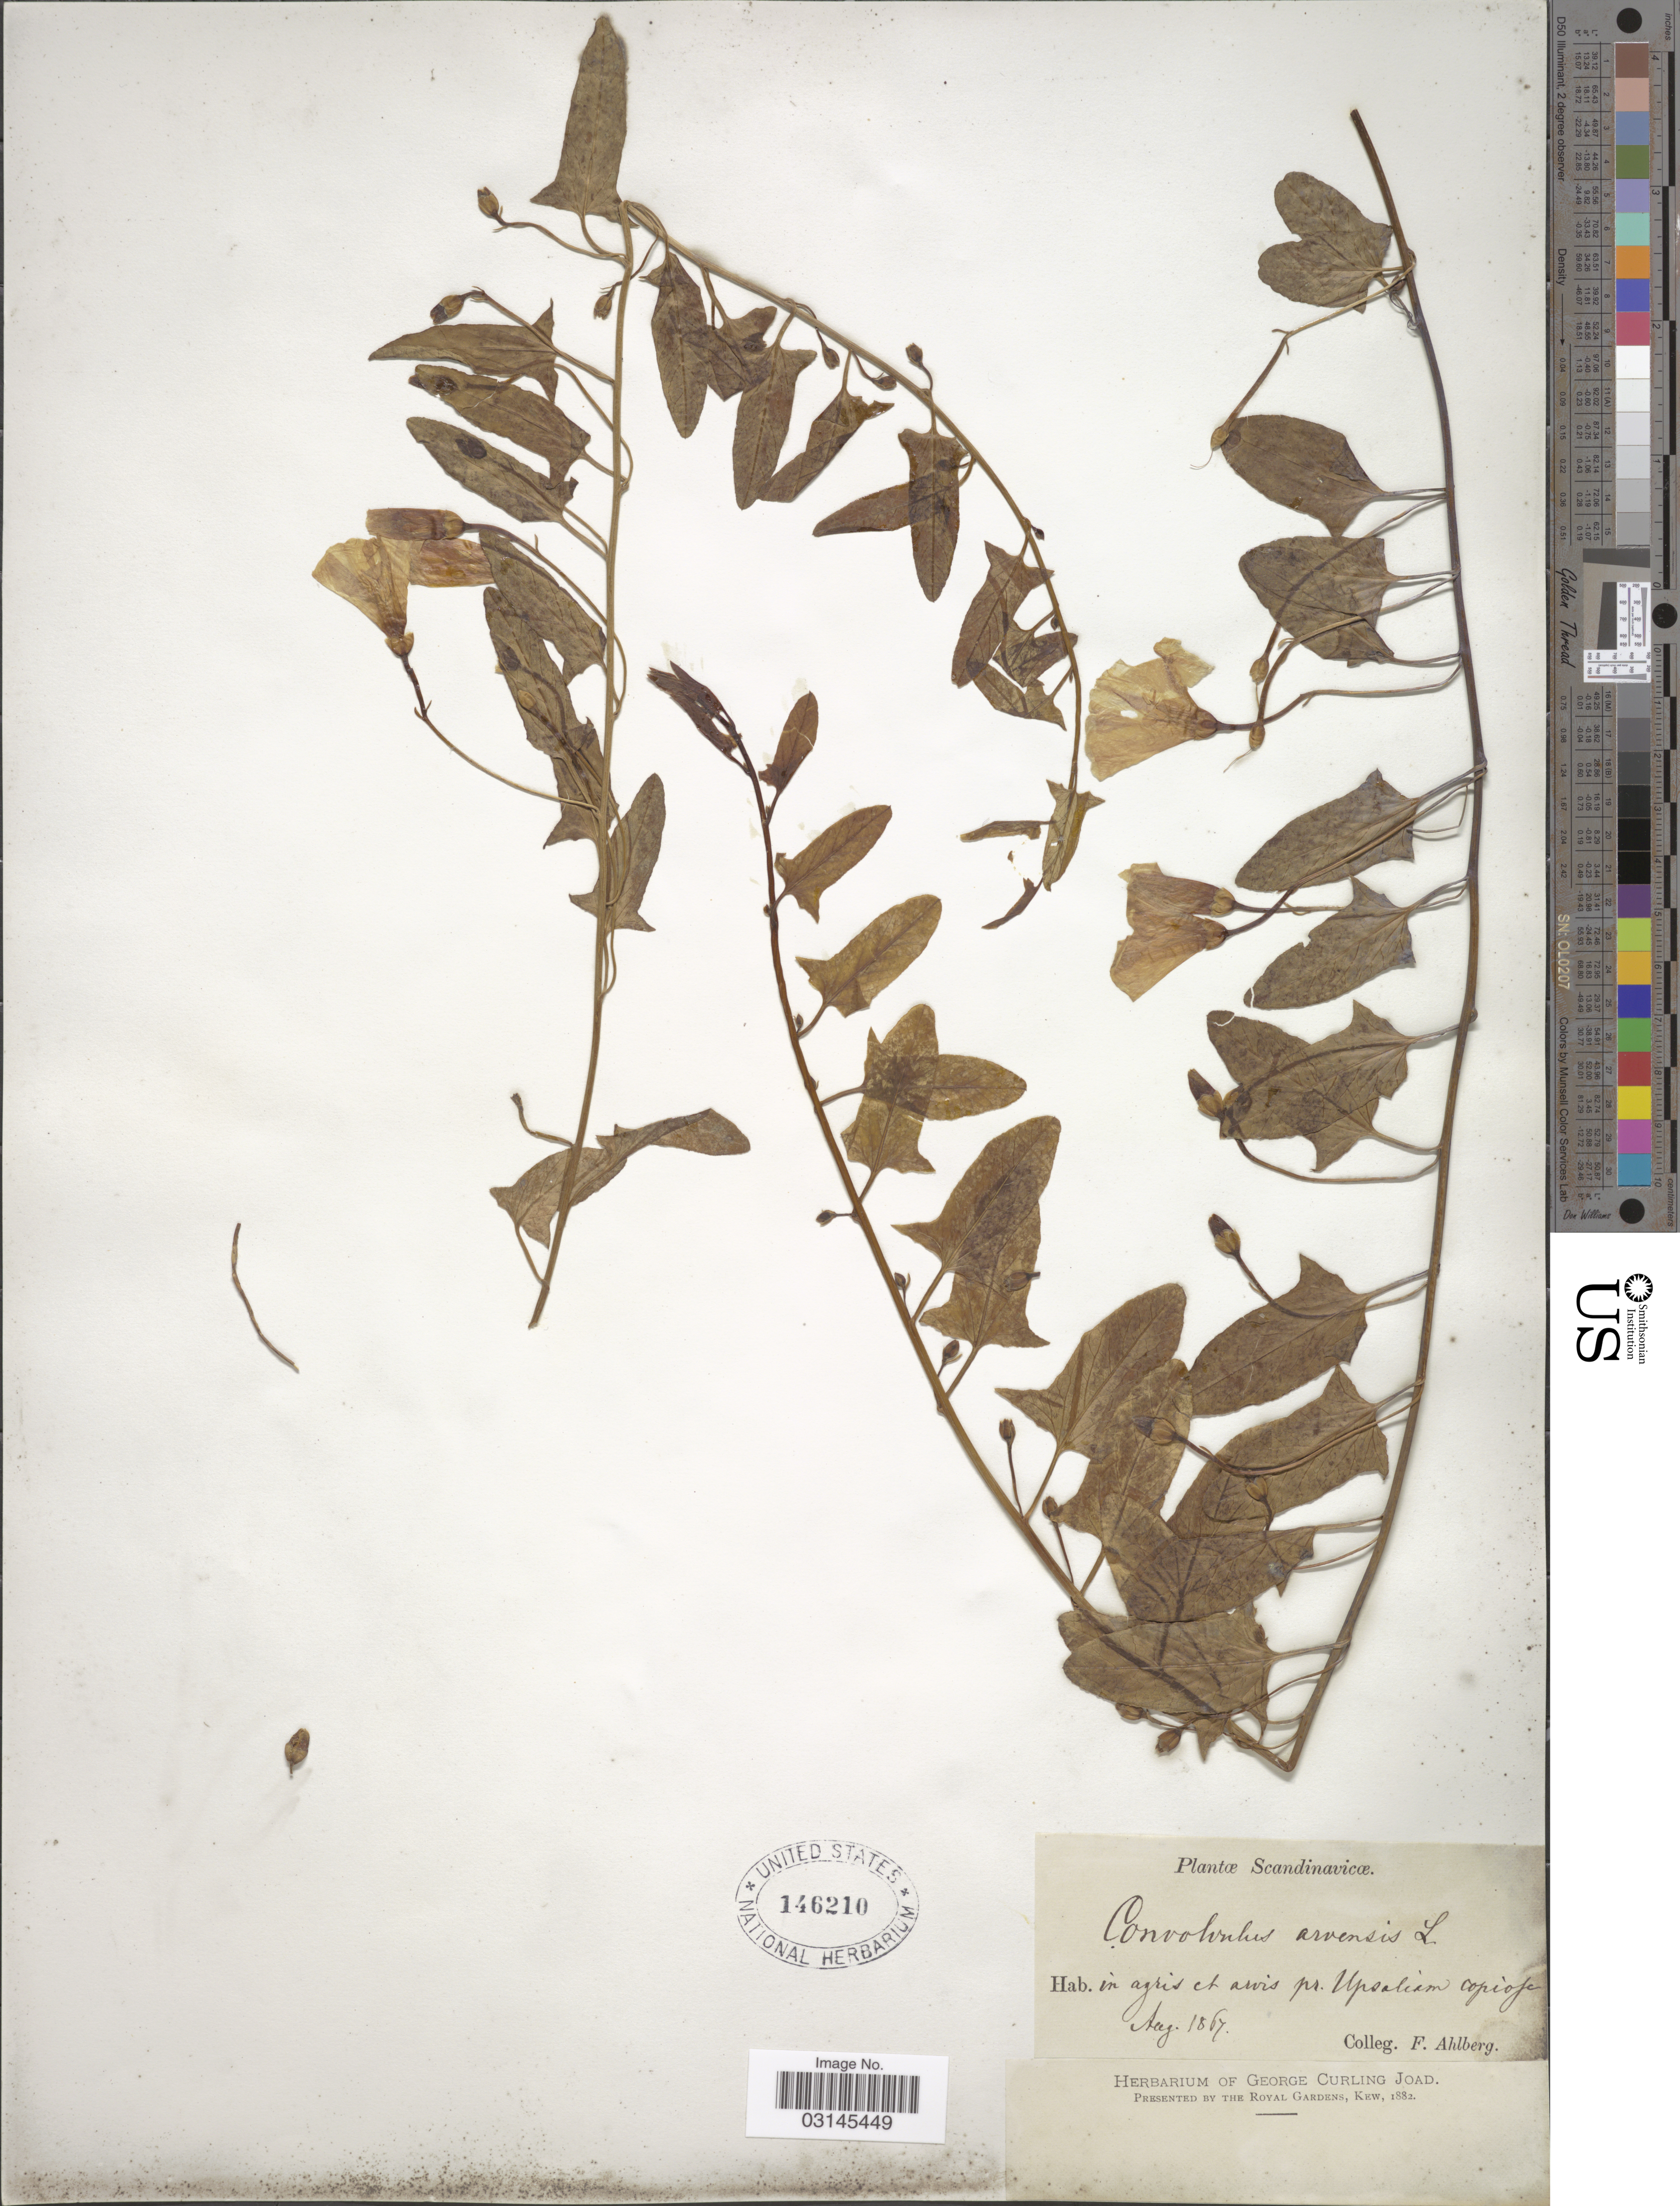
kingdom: Plantae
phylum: Tracheophyta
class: Magnoliopsida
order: Solanales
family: Convolvulaceae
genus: Convolvulus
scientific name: Convolvulus arvensis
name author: L.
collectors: F. Ahlberg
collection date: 1867-08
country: Sweden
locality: Scandinavicæ. Pr. Upsaliam copiose.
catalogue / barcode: US 146210